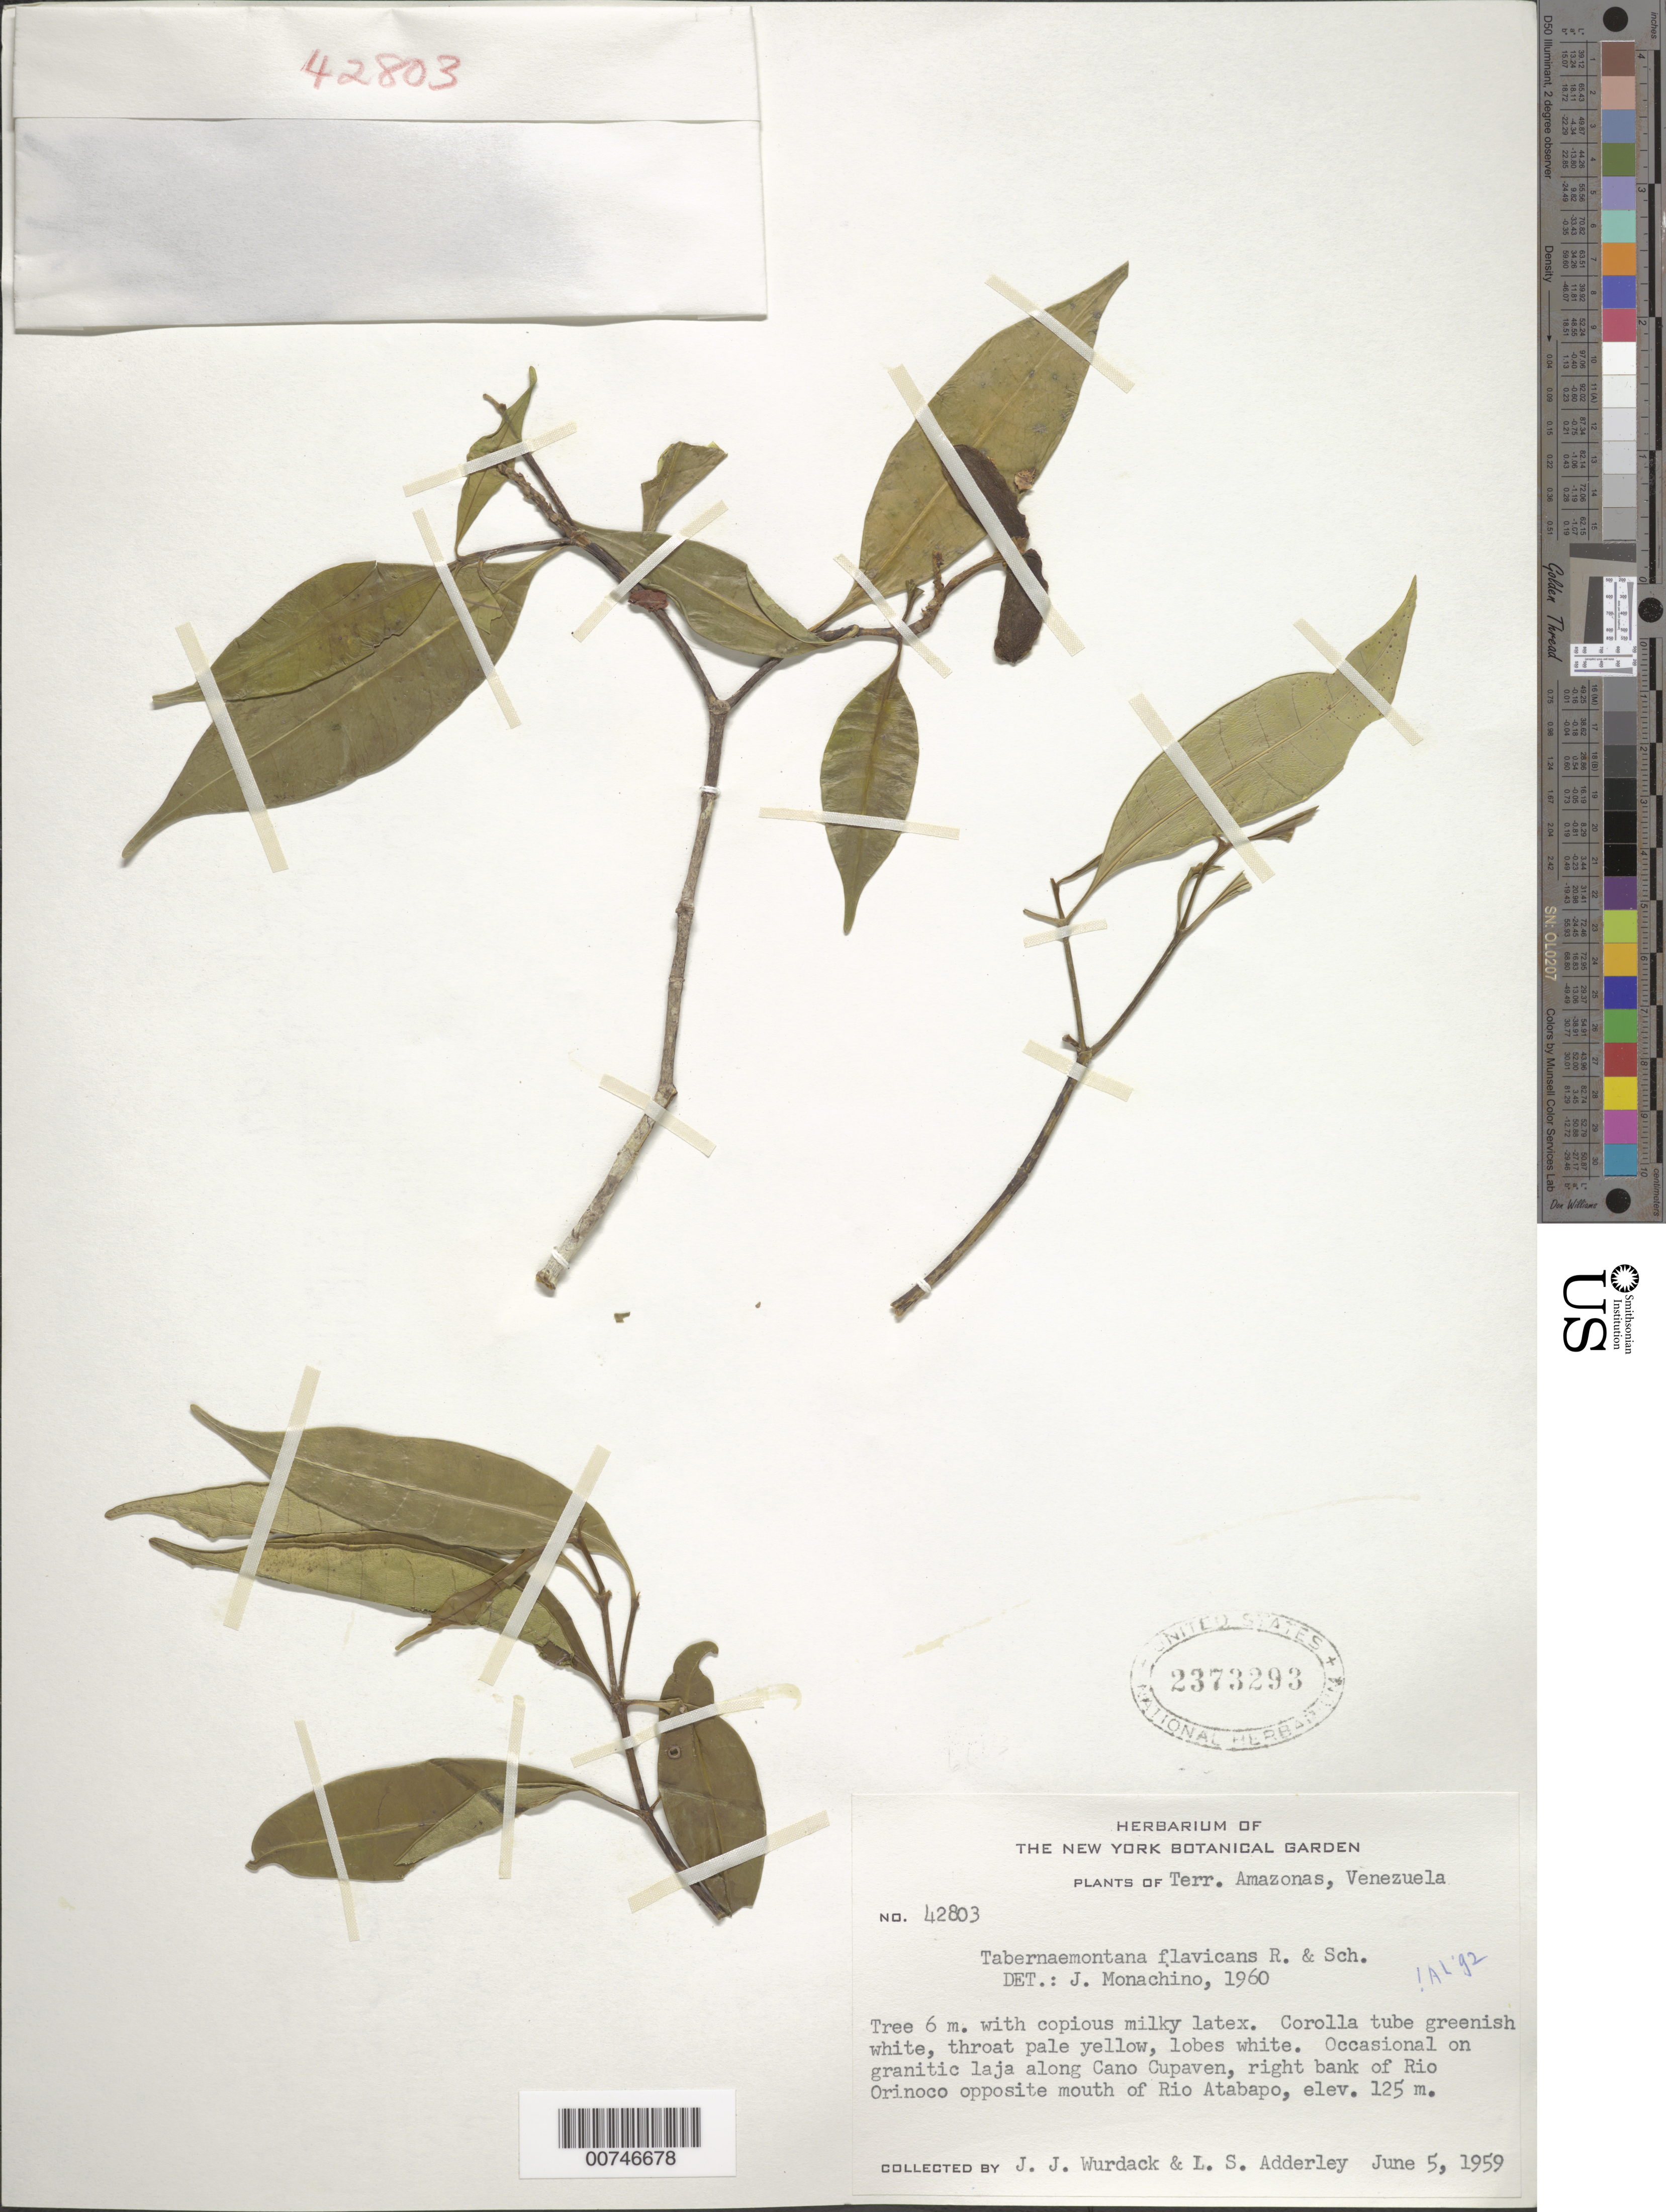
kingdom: Plantae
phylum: Tracheophyta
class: Magnoliopsida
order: Gentianales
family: Apocynaceae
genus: Tabernaemontana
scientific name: Tabernaemontana flavicans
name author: Willd. ex Roem. & Schult.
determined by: Leeuwenberg, A. J. M.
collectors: J. J. Wurdack & L. S. Adderley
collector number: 42803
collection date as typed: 5-Jun-59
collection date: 1959-06-05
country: Venezuela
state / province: Amazonas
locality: Caño Cupaven, right bank of Río Orinoco opposite mouth of Río Atabapo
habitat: Crystalline rock along cano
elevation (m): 125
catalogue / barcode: US 2373293